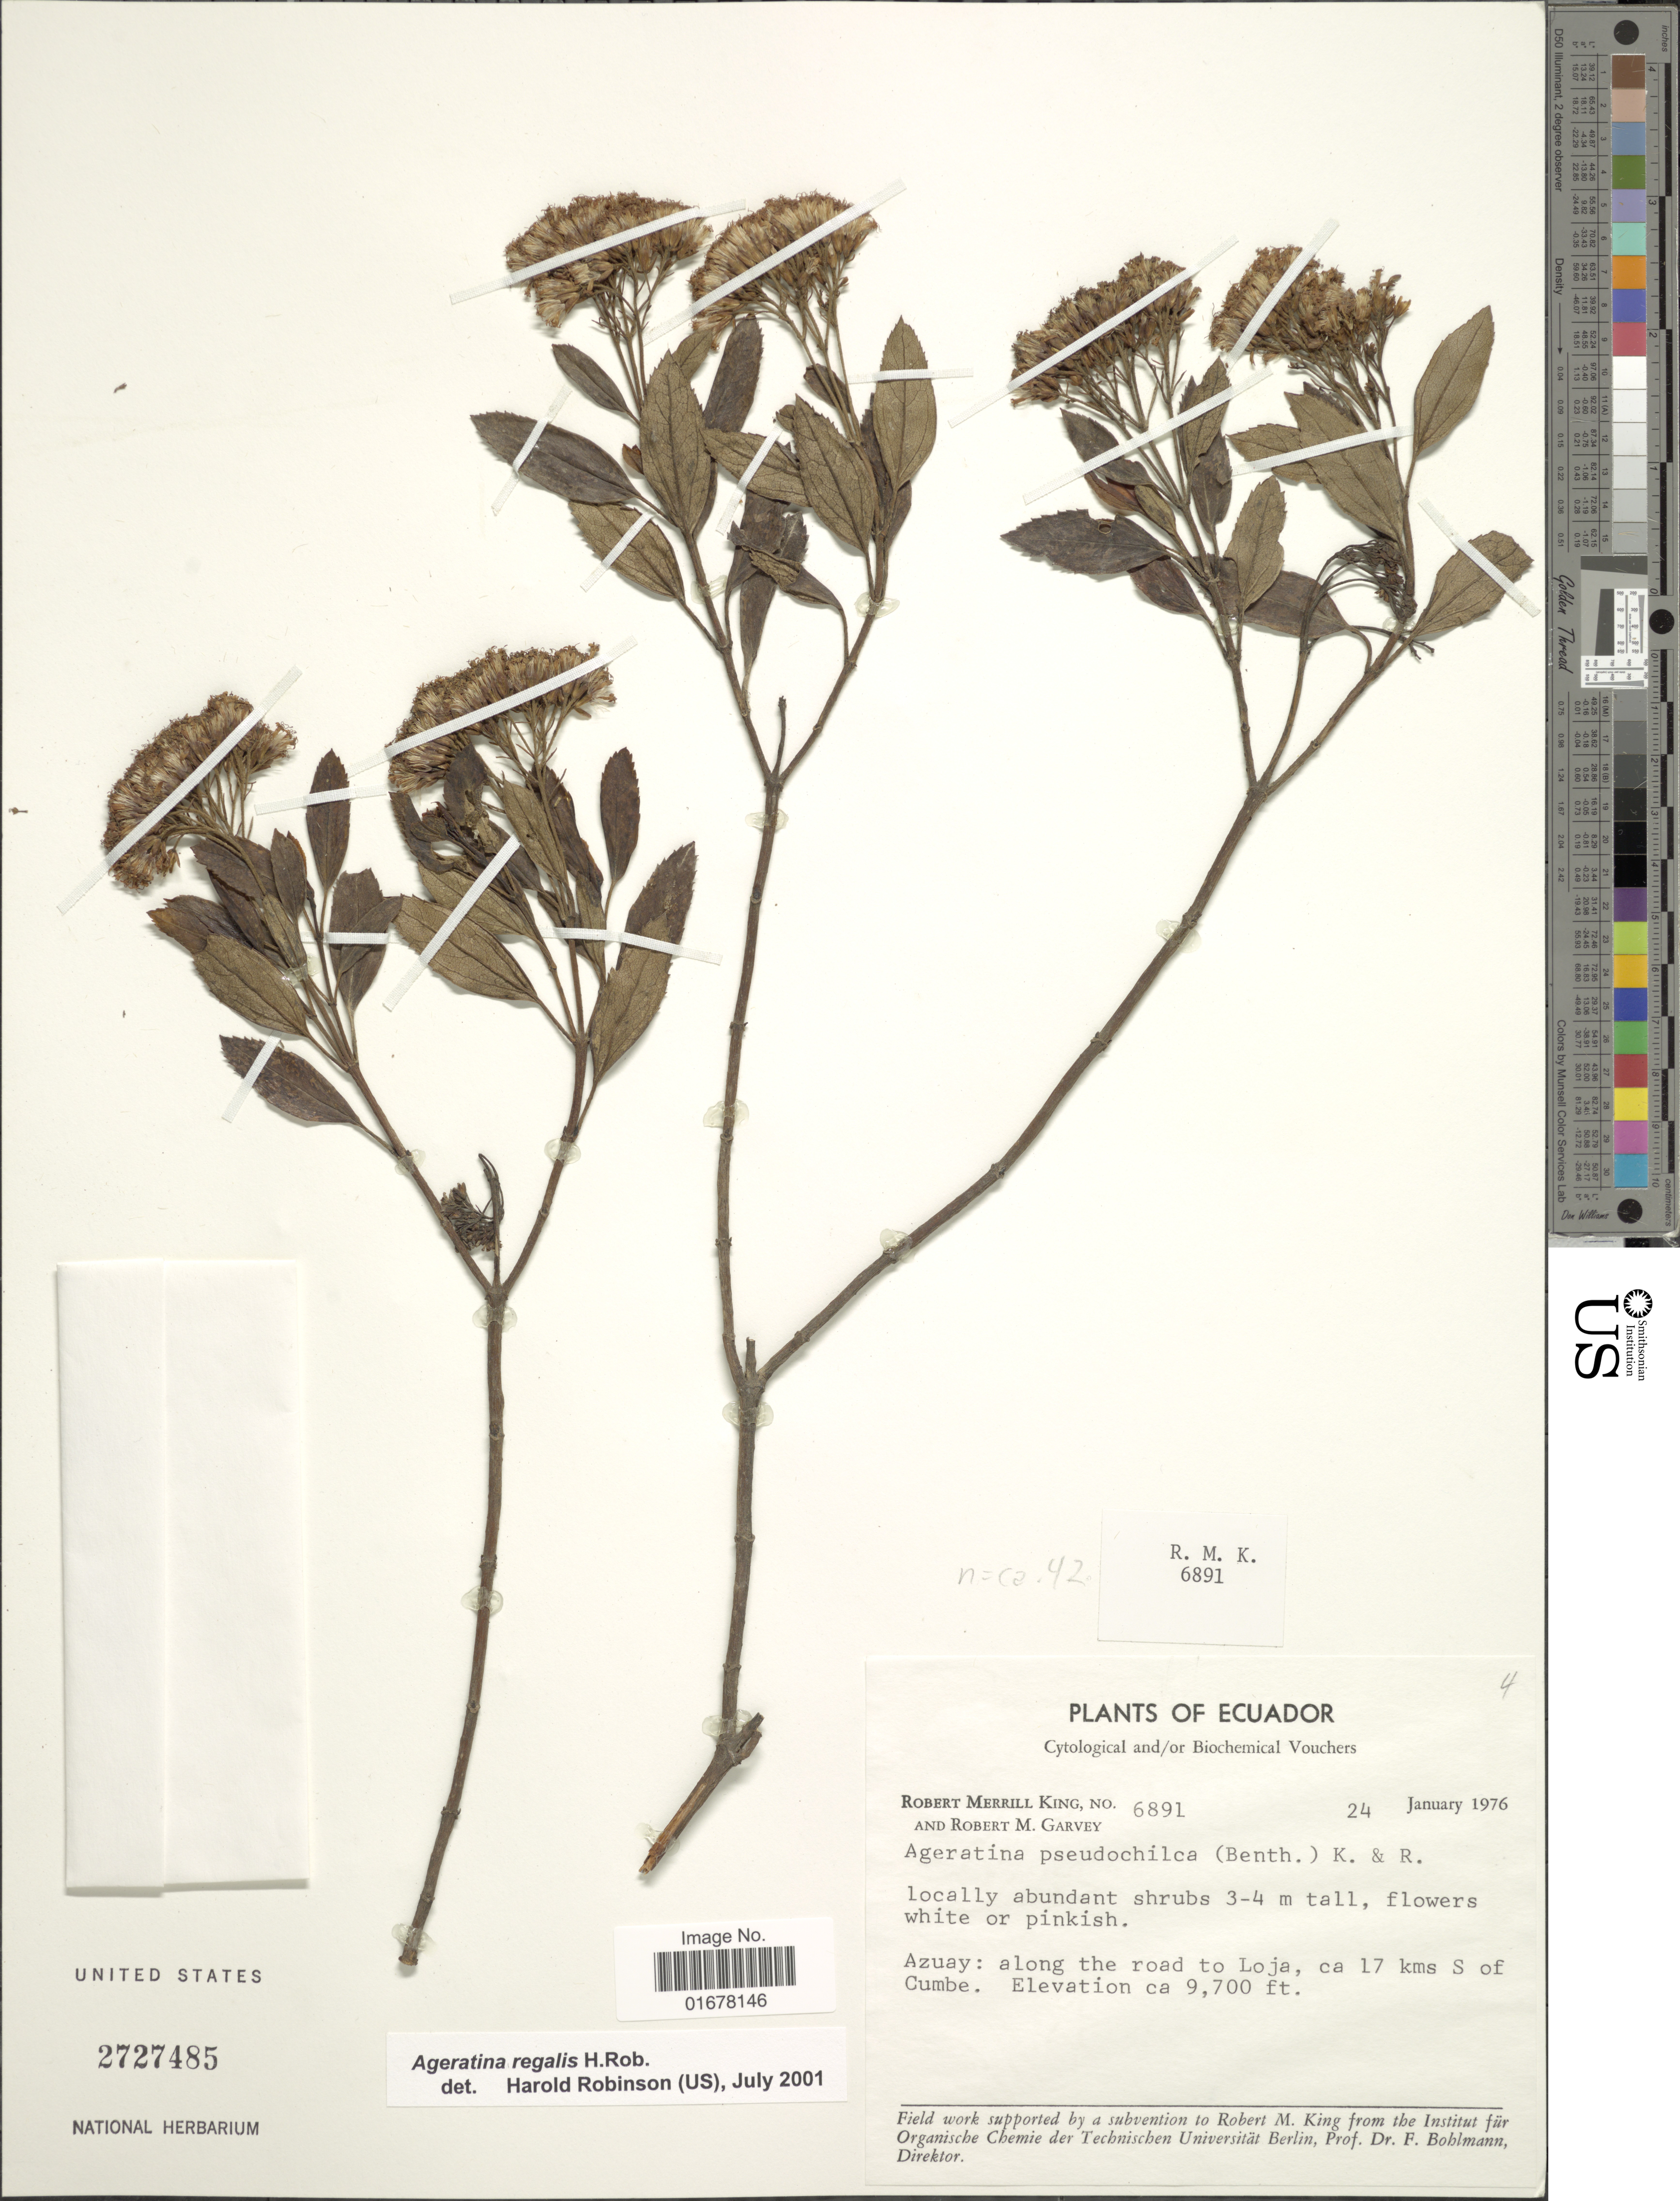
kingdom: Plantae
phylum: Tracheophyta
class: Magnoliopsida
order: Asterales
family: Asteraceae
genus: Ageratina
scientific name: Ageratina regalis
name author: H. Rob.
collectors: R. M. King & R. Garvey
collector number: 6891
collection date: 1976-01-24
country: Ecuador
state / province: Azuay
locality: Azuay: along the road to Loja, 17 kms S of Cumbe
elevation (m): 2957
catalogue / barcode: US 2727485